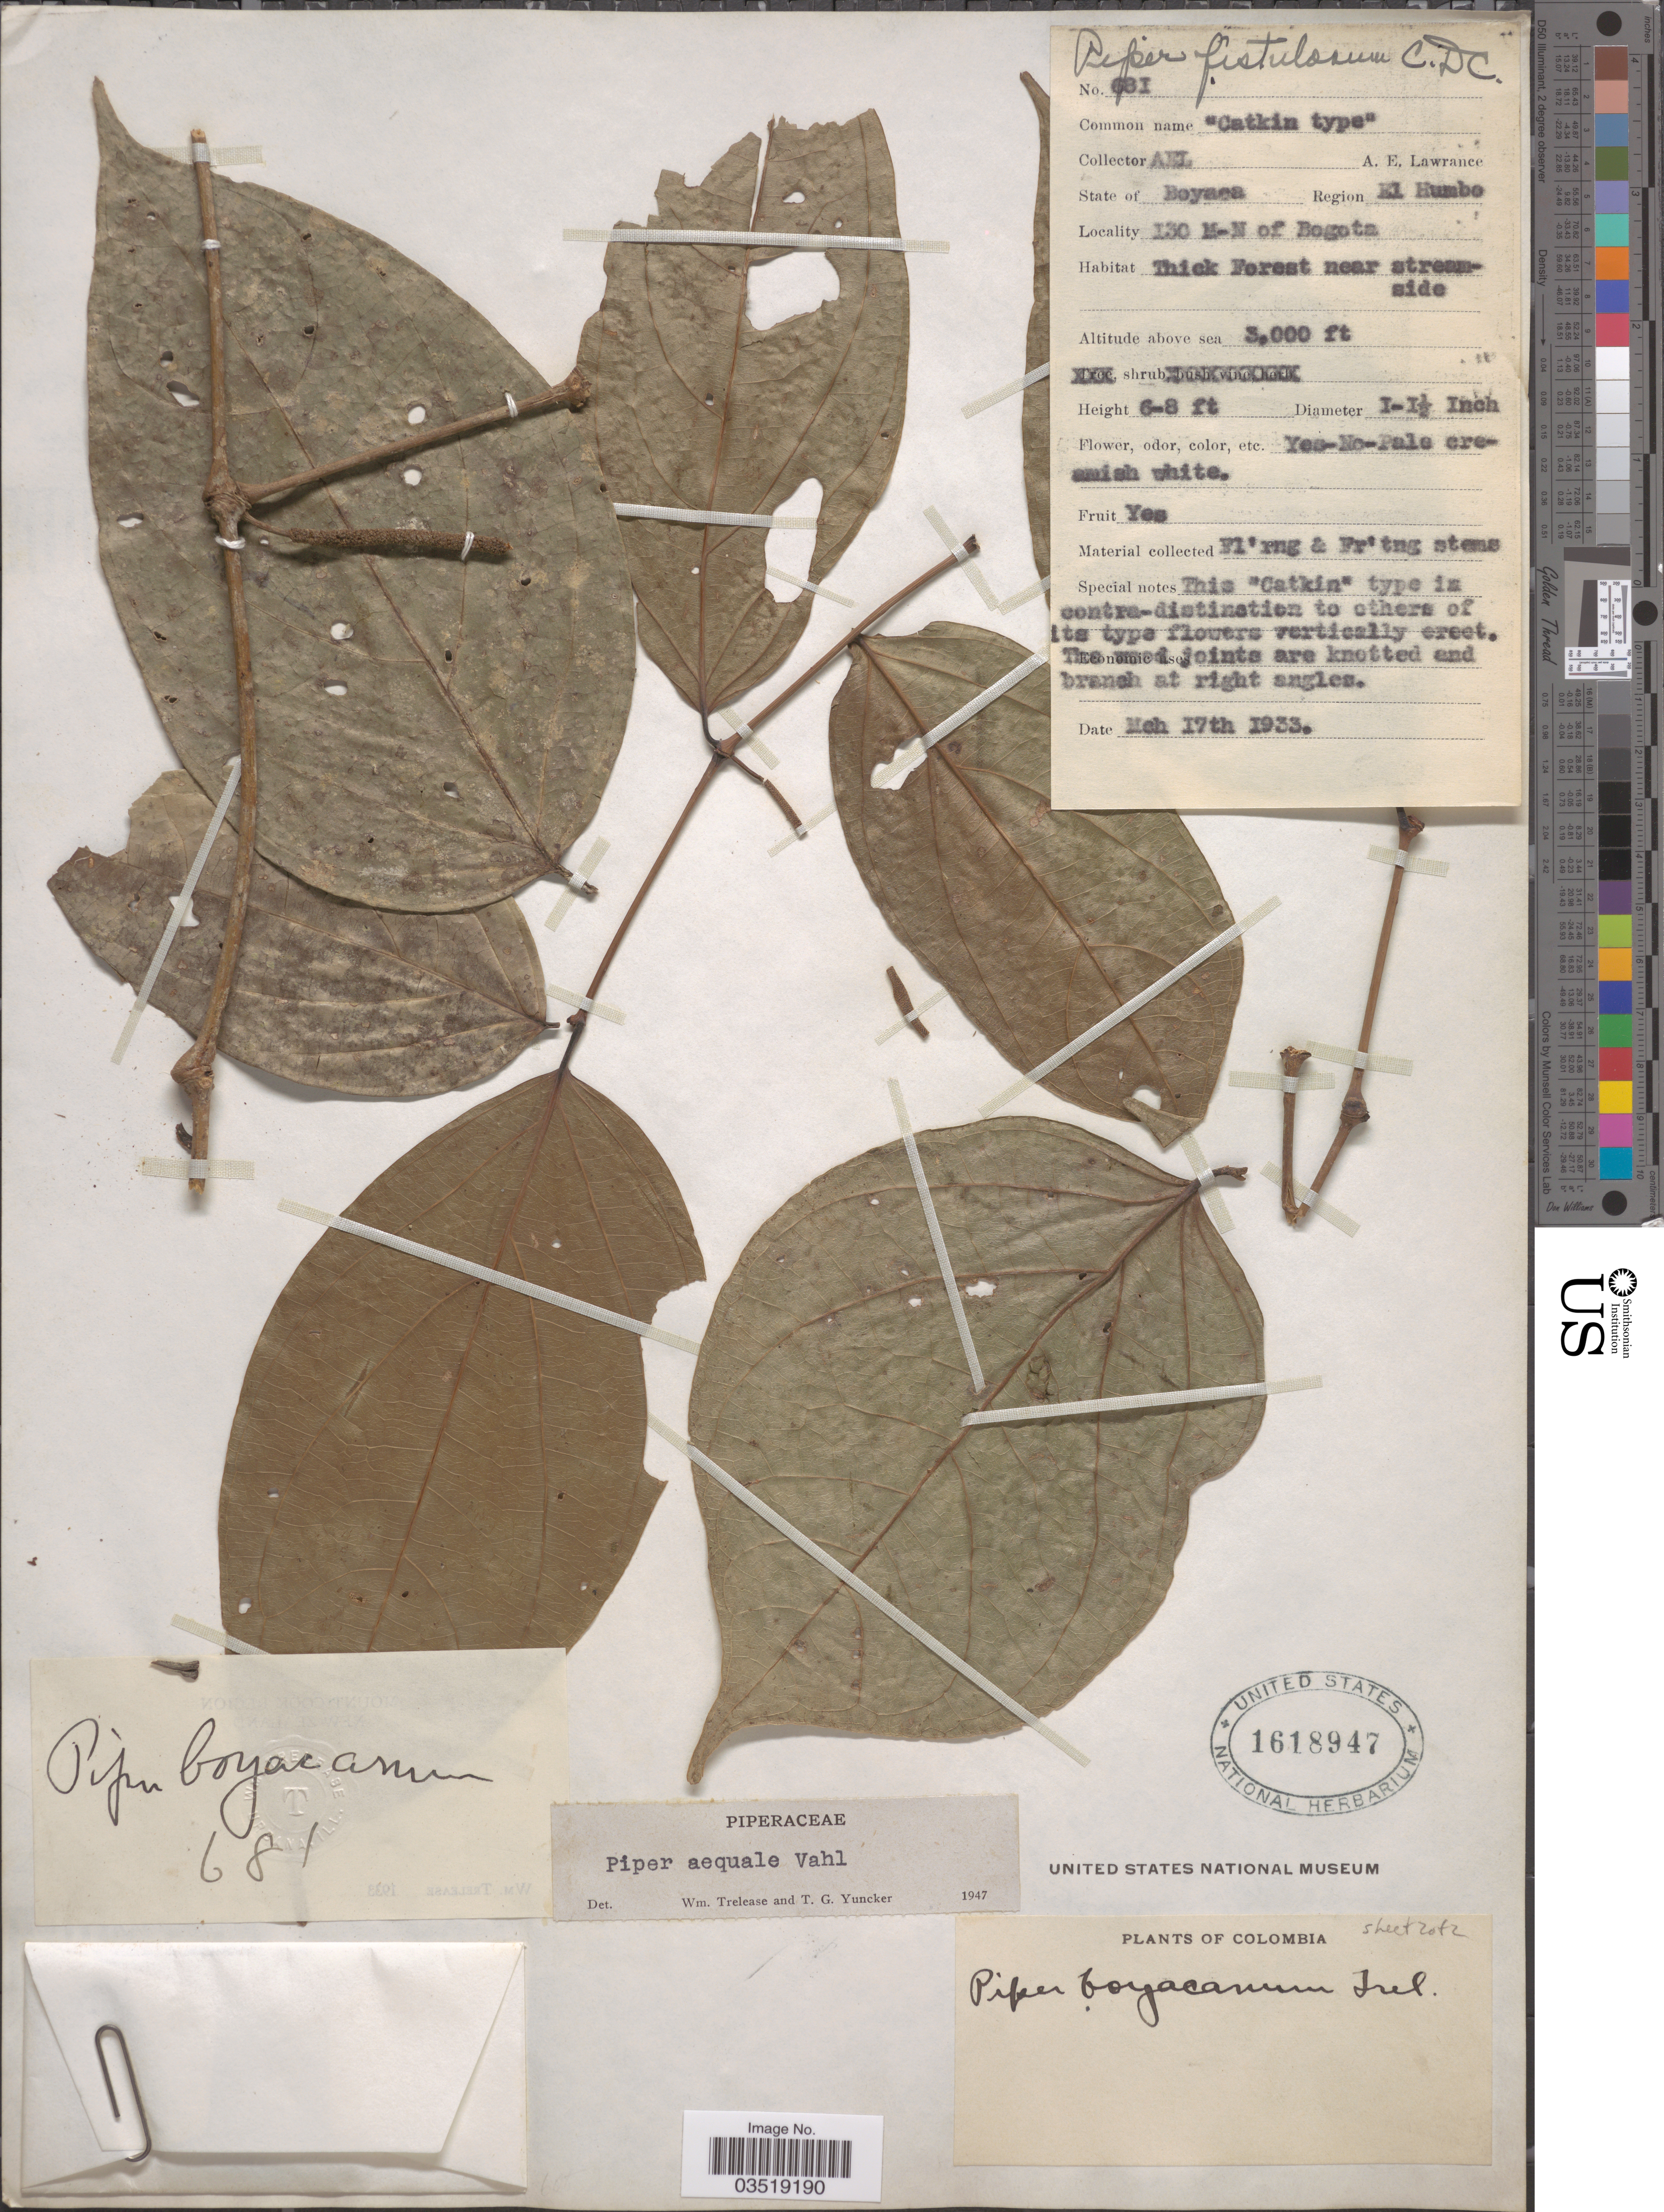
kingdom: Plantae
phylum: Tracheophyta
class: Magnoliopsida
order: Piperales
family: Piperaceae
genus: Piper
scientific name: Piper aequale var. aequale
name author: Vahl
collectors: A. Lawrance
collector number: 681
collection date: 1933-03-17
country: Colombia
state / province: Boyacá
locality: Region Humbo. 130 M-N of Bogota.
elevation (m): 914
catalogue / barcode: US 1618947